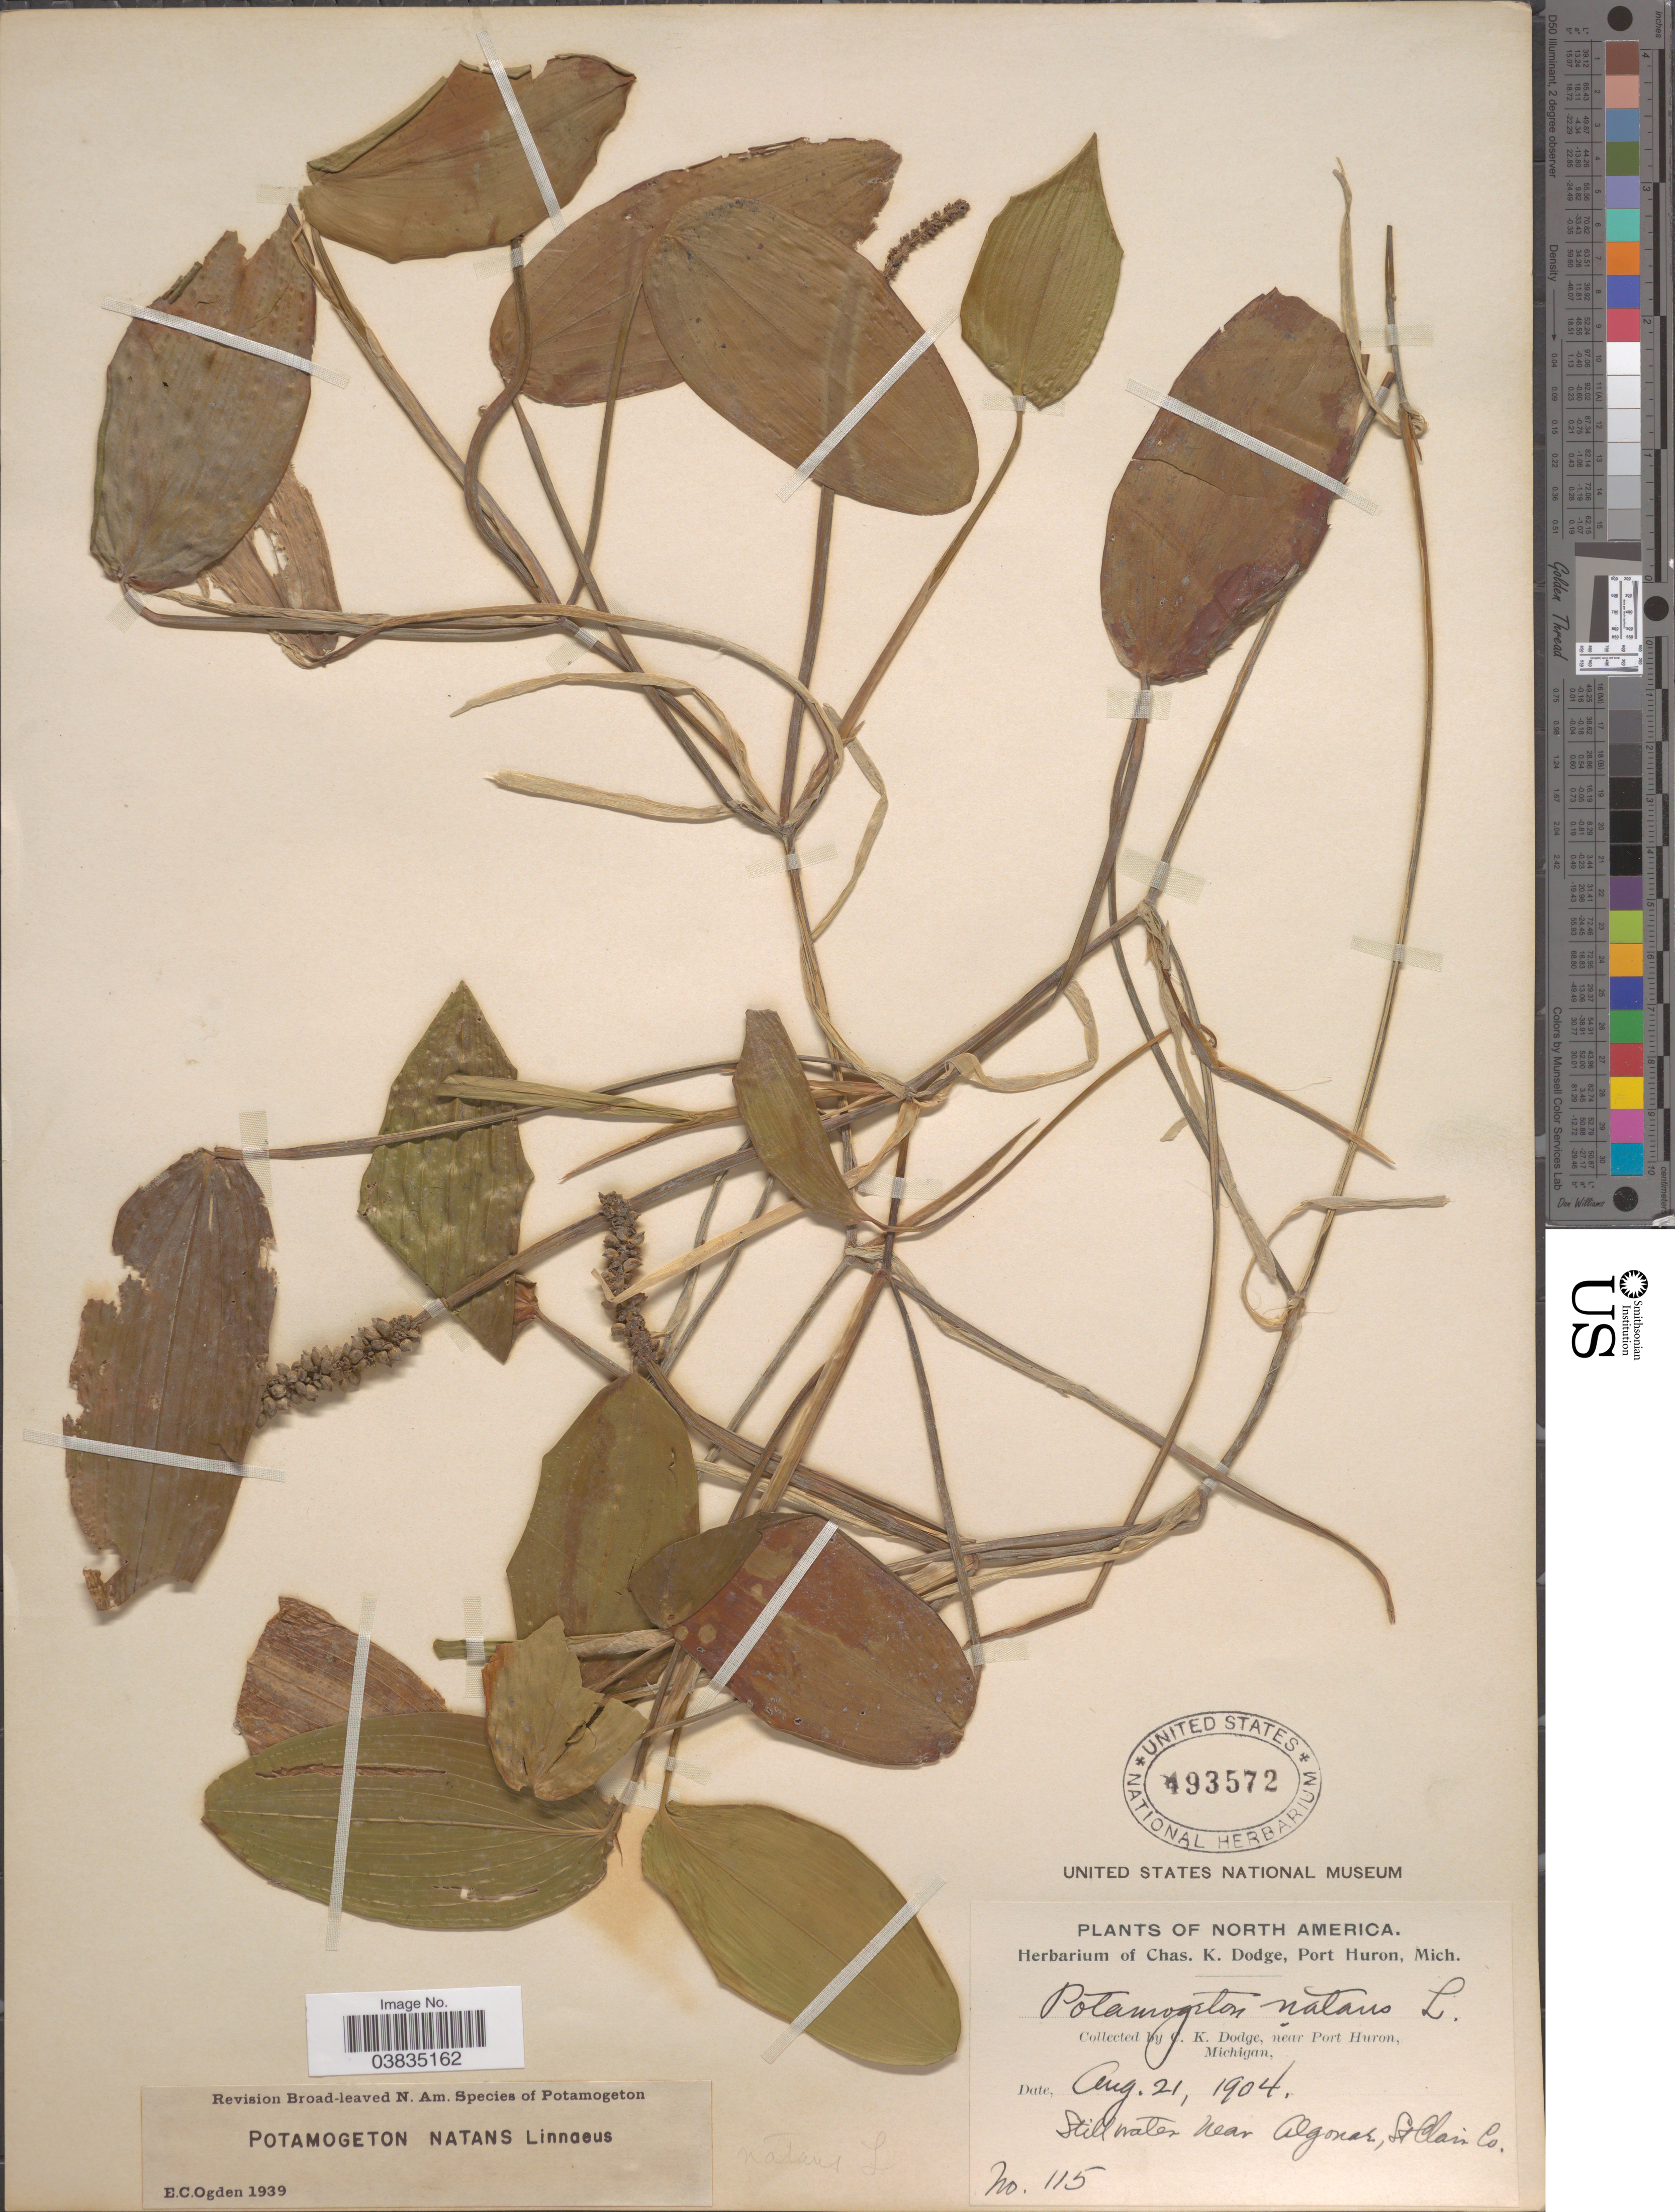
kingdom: Plantae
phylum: Tracheophyta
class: Liliopsida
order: Alismatales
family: Potamogetonaceae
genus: Potamogeton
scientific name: Potamogeton natans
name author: L.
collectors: C. K. Dodge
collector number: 115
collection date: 1904-08-21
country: United States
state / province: Michigan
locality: Near Port Huron. Near Algonac, St. Clair Co.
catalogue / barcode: US 493572